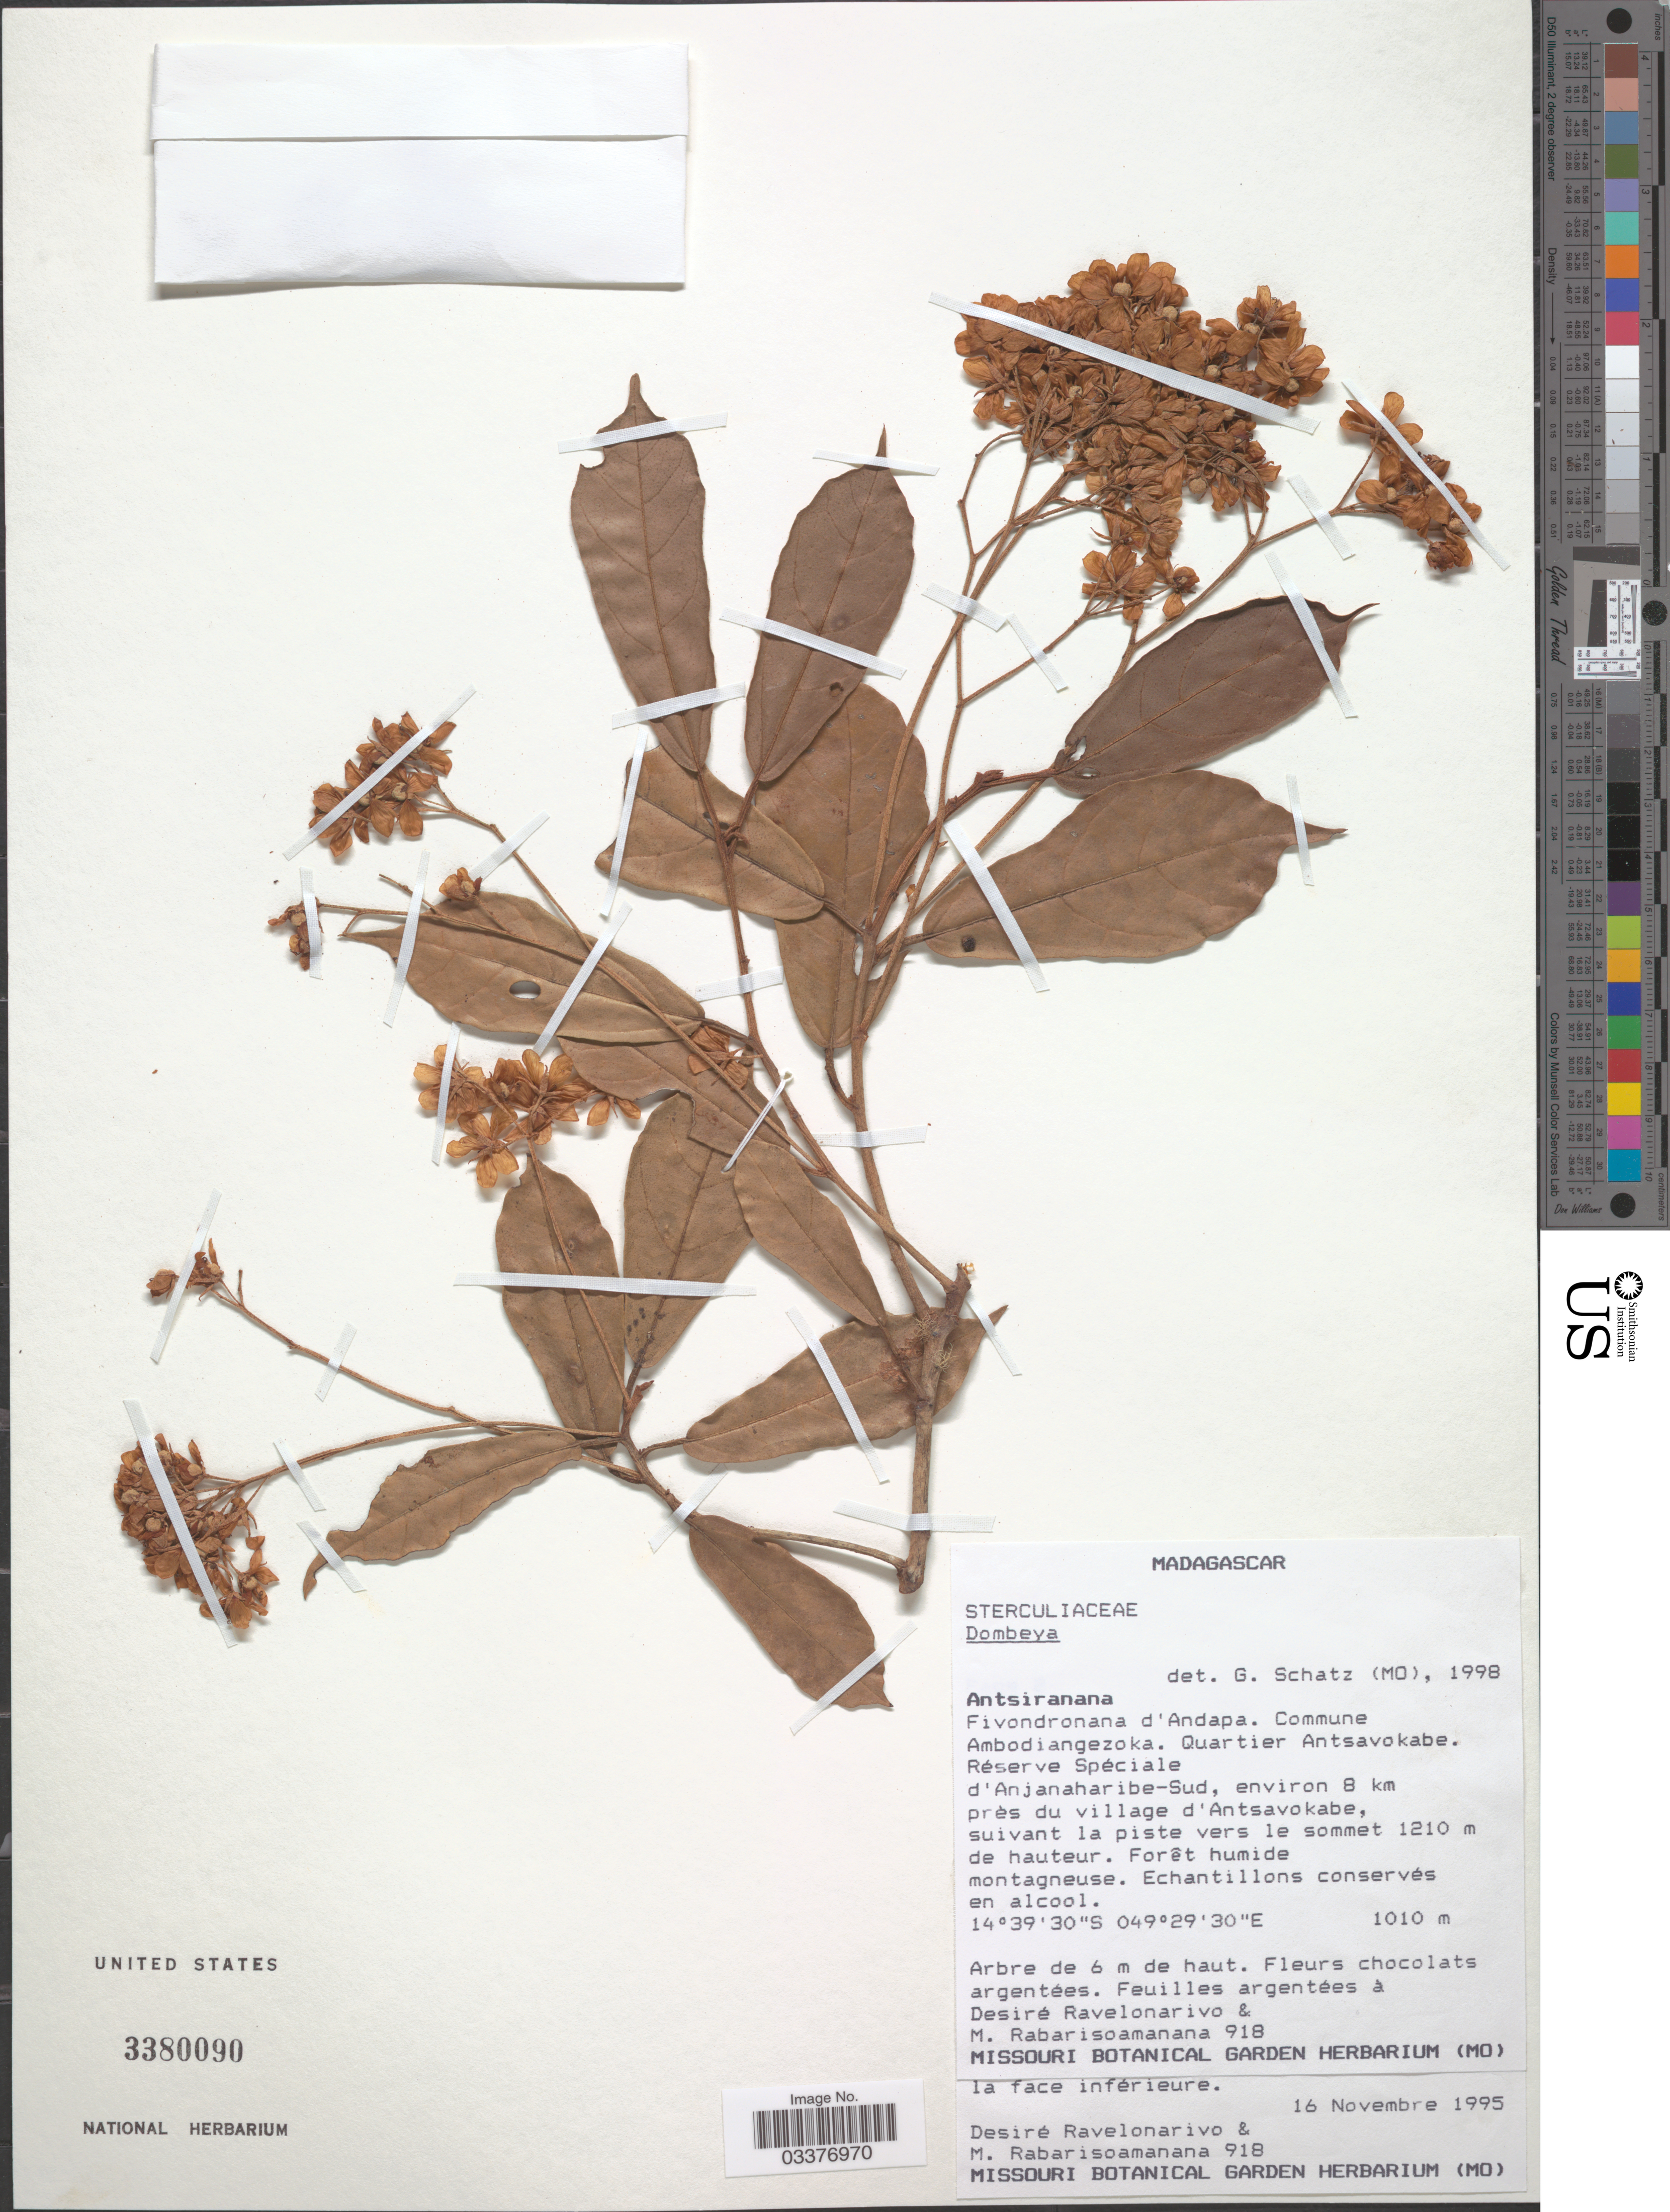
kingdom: Plantae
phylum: Tracheophyta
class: Magnoliopsida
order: Malvales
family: Malvaceae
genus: Dombeya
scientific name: Dombeya sp.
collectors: D. Ravelonarivo & M. Rabarisoamanana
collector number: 918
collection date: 1995-11-16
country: Madagascar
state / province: Sava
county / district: Andapa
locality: Fivondronana d'Andapa. Commune Ambodiangezoka. Quartier Antsavokabe. Réserve Spéciale d'Anjanaharibe-Sud, environ 8 km près du village d'Antsavokabe, suivant la piste vers le sommet 1210 m de hauteur.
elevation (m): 1010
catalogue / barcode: US 3380090